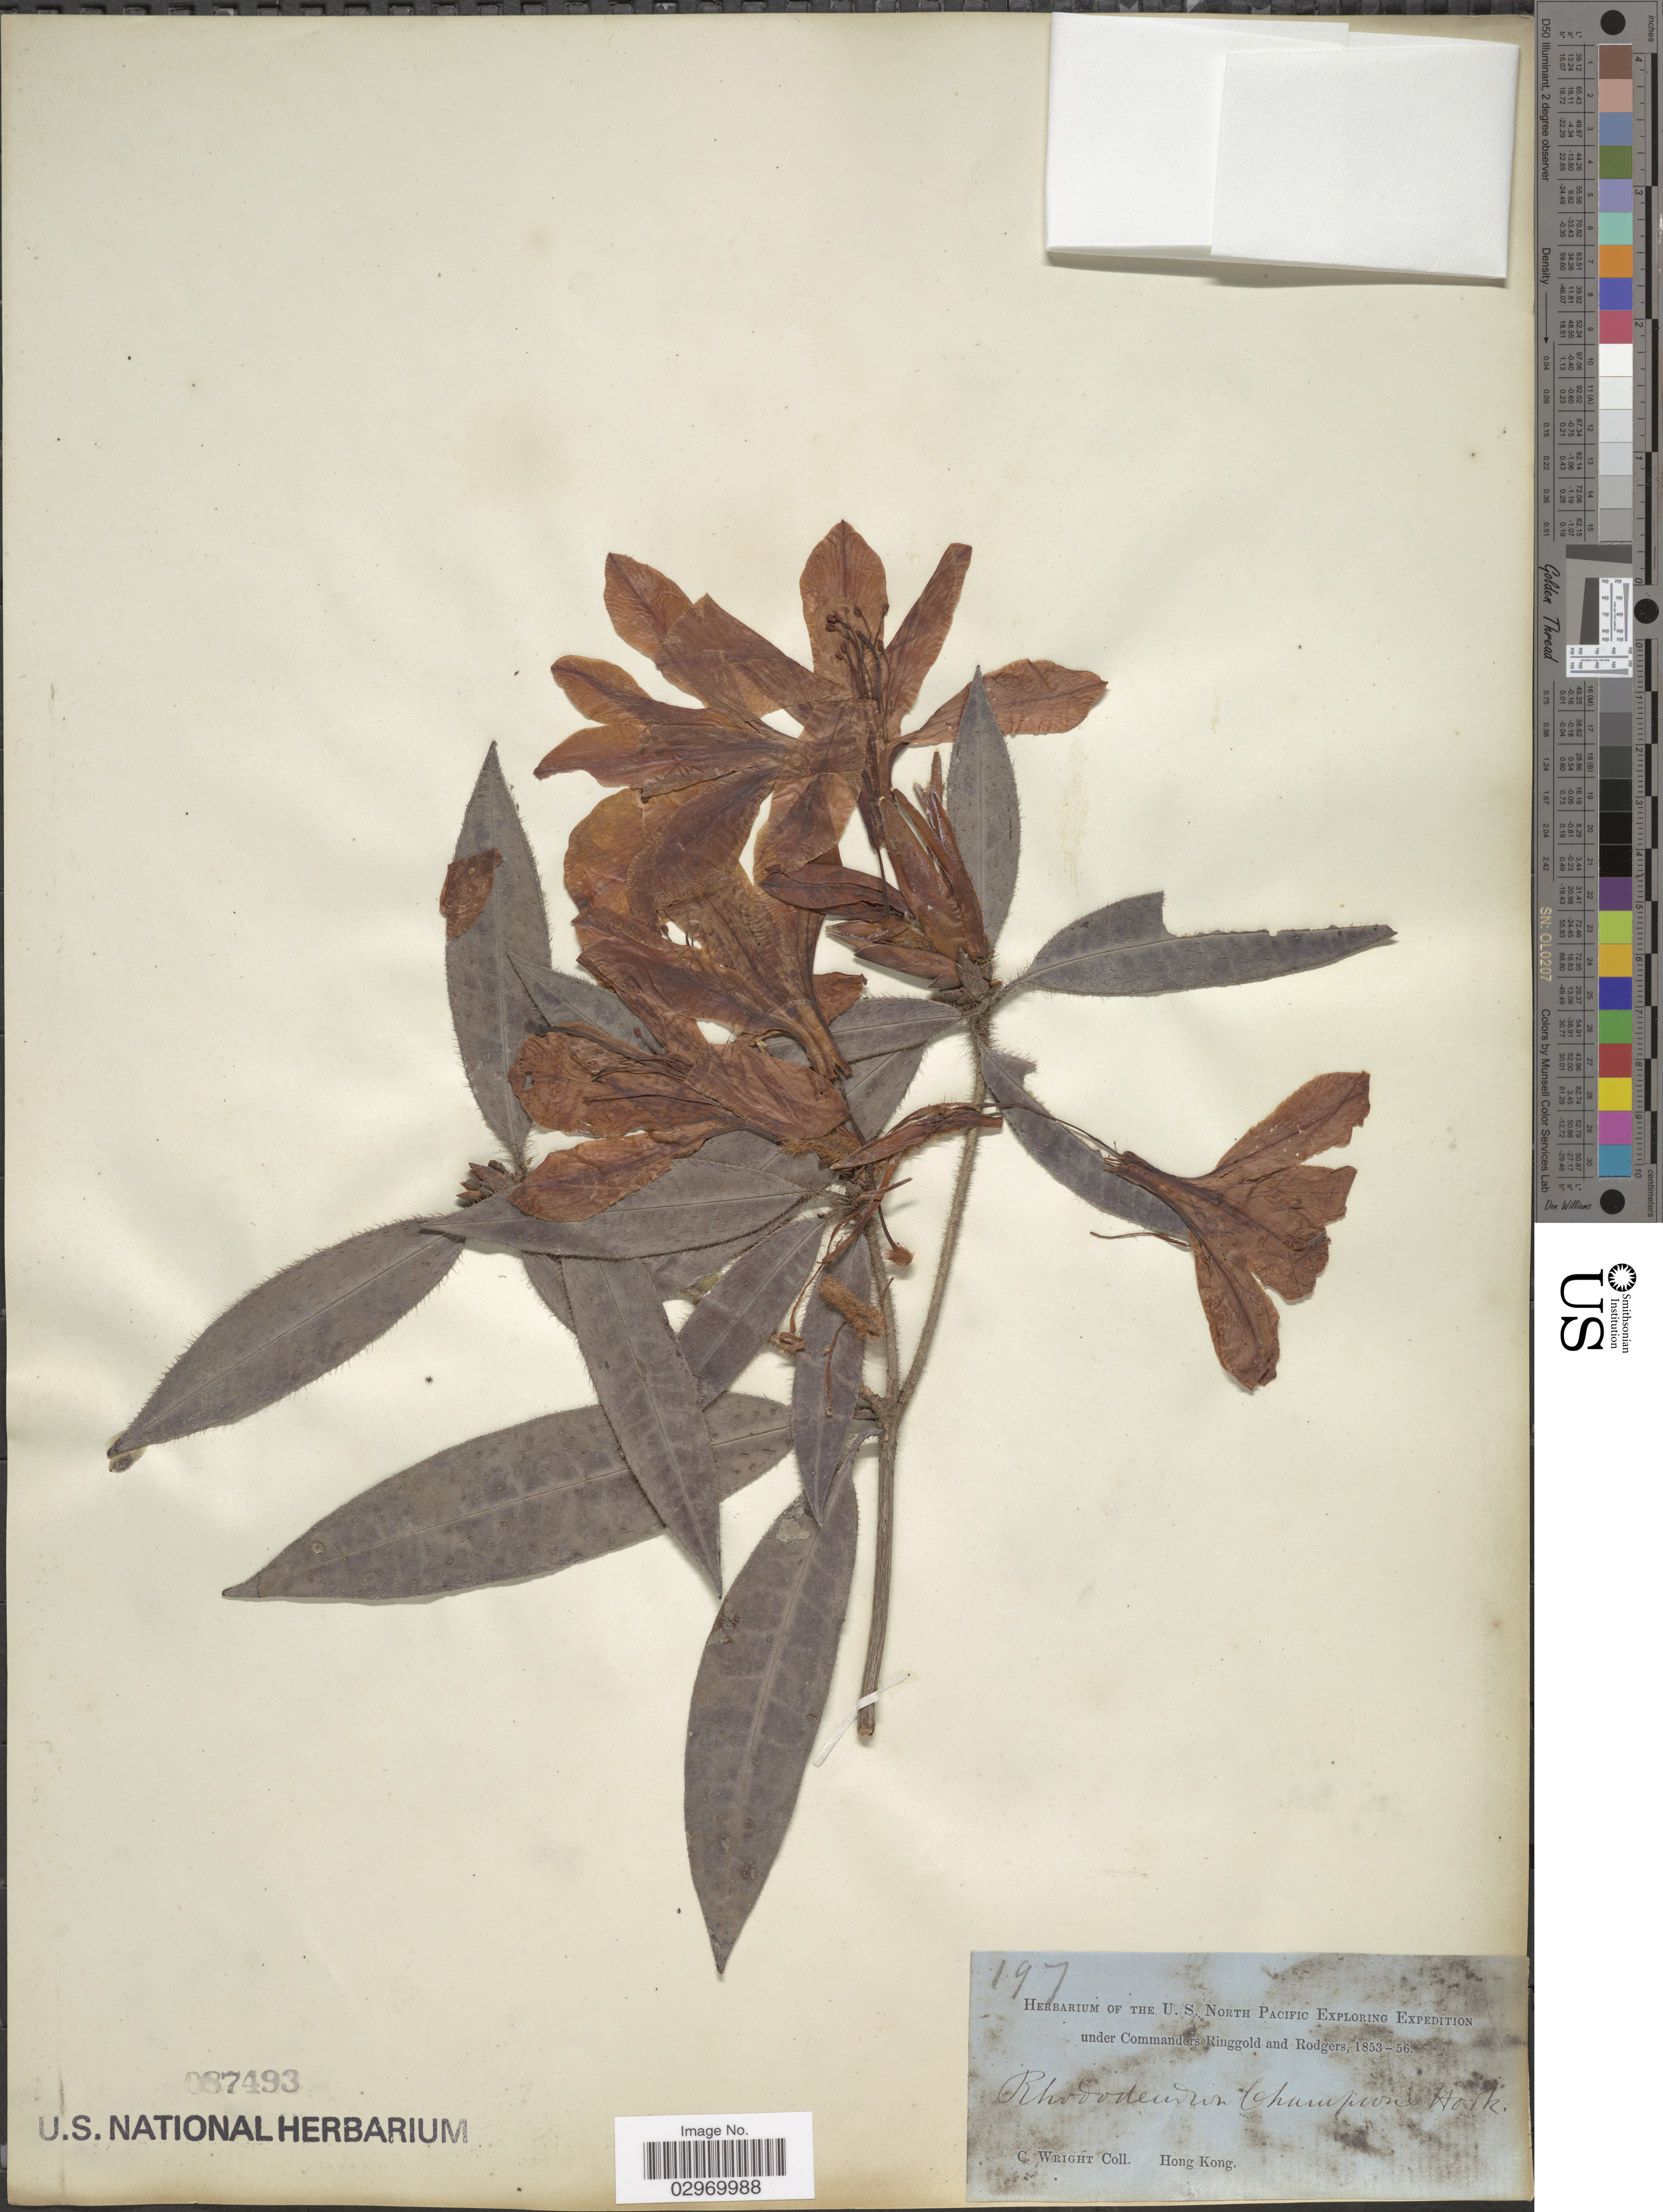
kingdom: Plantae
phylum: Tracheophyta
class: Magnoliopsida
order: Ericales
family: Ericaceae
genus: Rhododendron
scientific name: Rhododendron championiae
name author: Hook.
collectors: C. Wright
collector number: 197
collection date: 1853/1856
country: China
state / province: Hong Kong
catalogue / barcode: US 87493